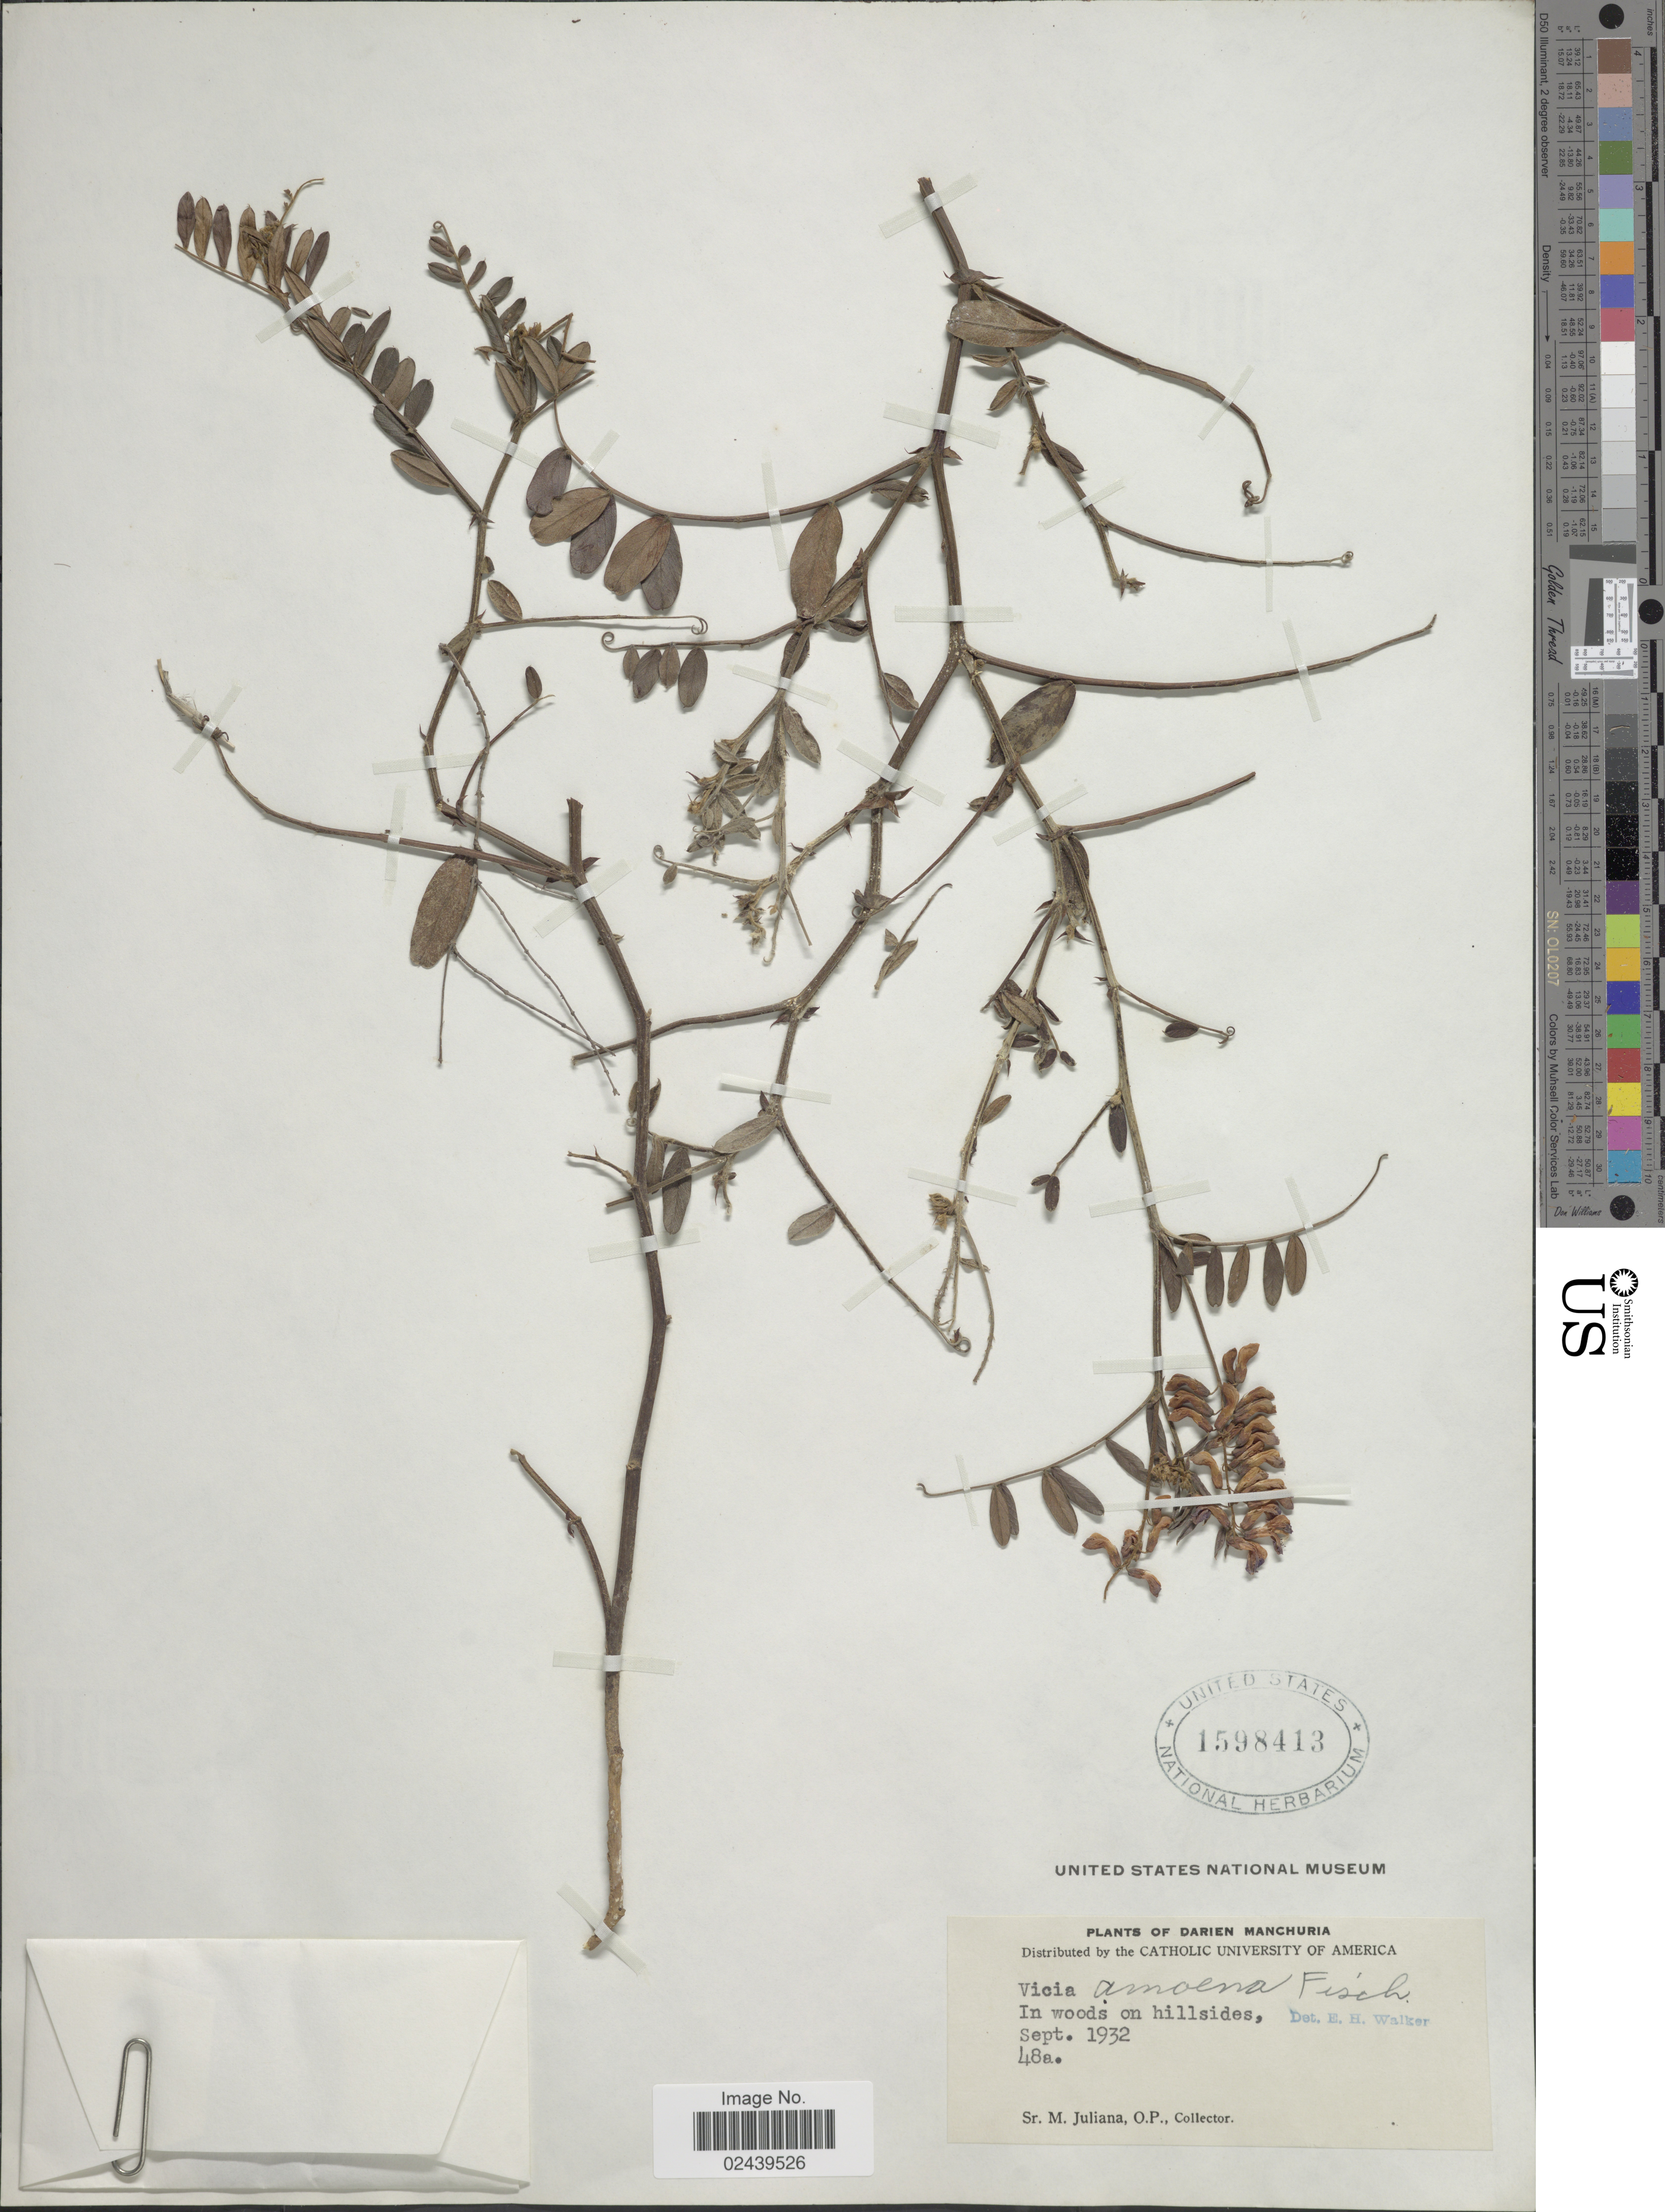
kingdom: Plantae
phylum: Tracheophyta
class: Magnoliopsida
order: Fabales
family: Fabaceae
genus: Vicia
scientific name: Vicia amoena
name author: Fisch. ex Ser.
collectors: M. Juliana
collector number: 48a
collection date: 1932-09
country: China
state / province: Liaoning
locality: Darien Manchuria, In woods on hillsides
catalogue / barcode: US 1598413